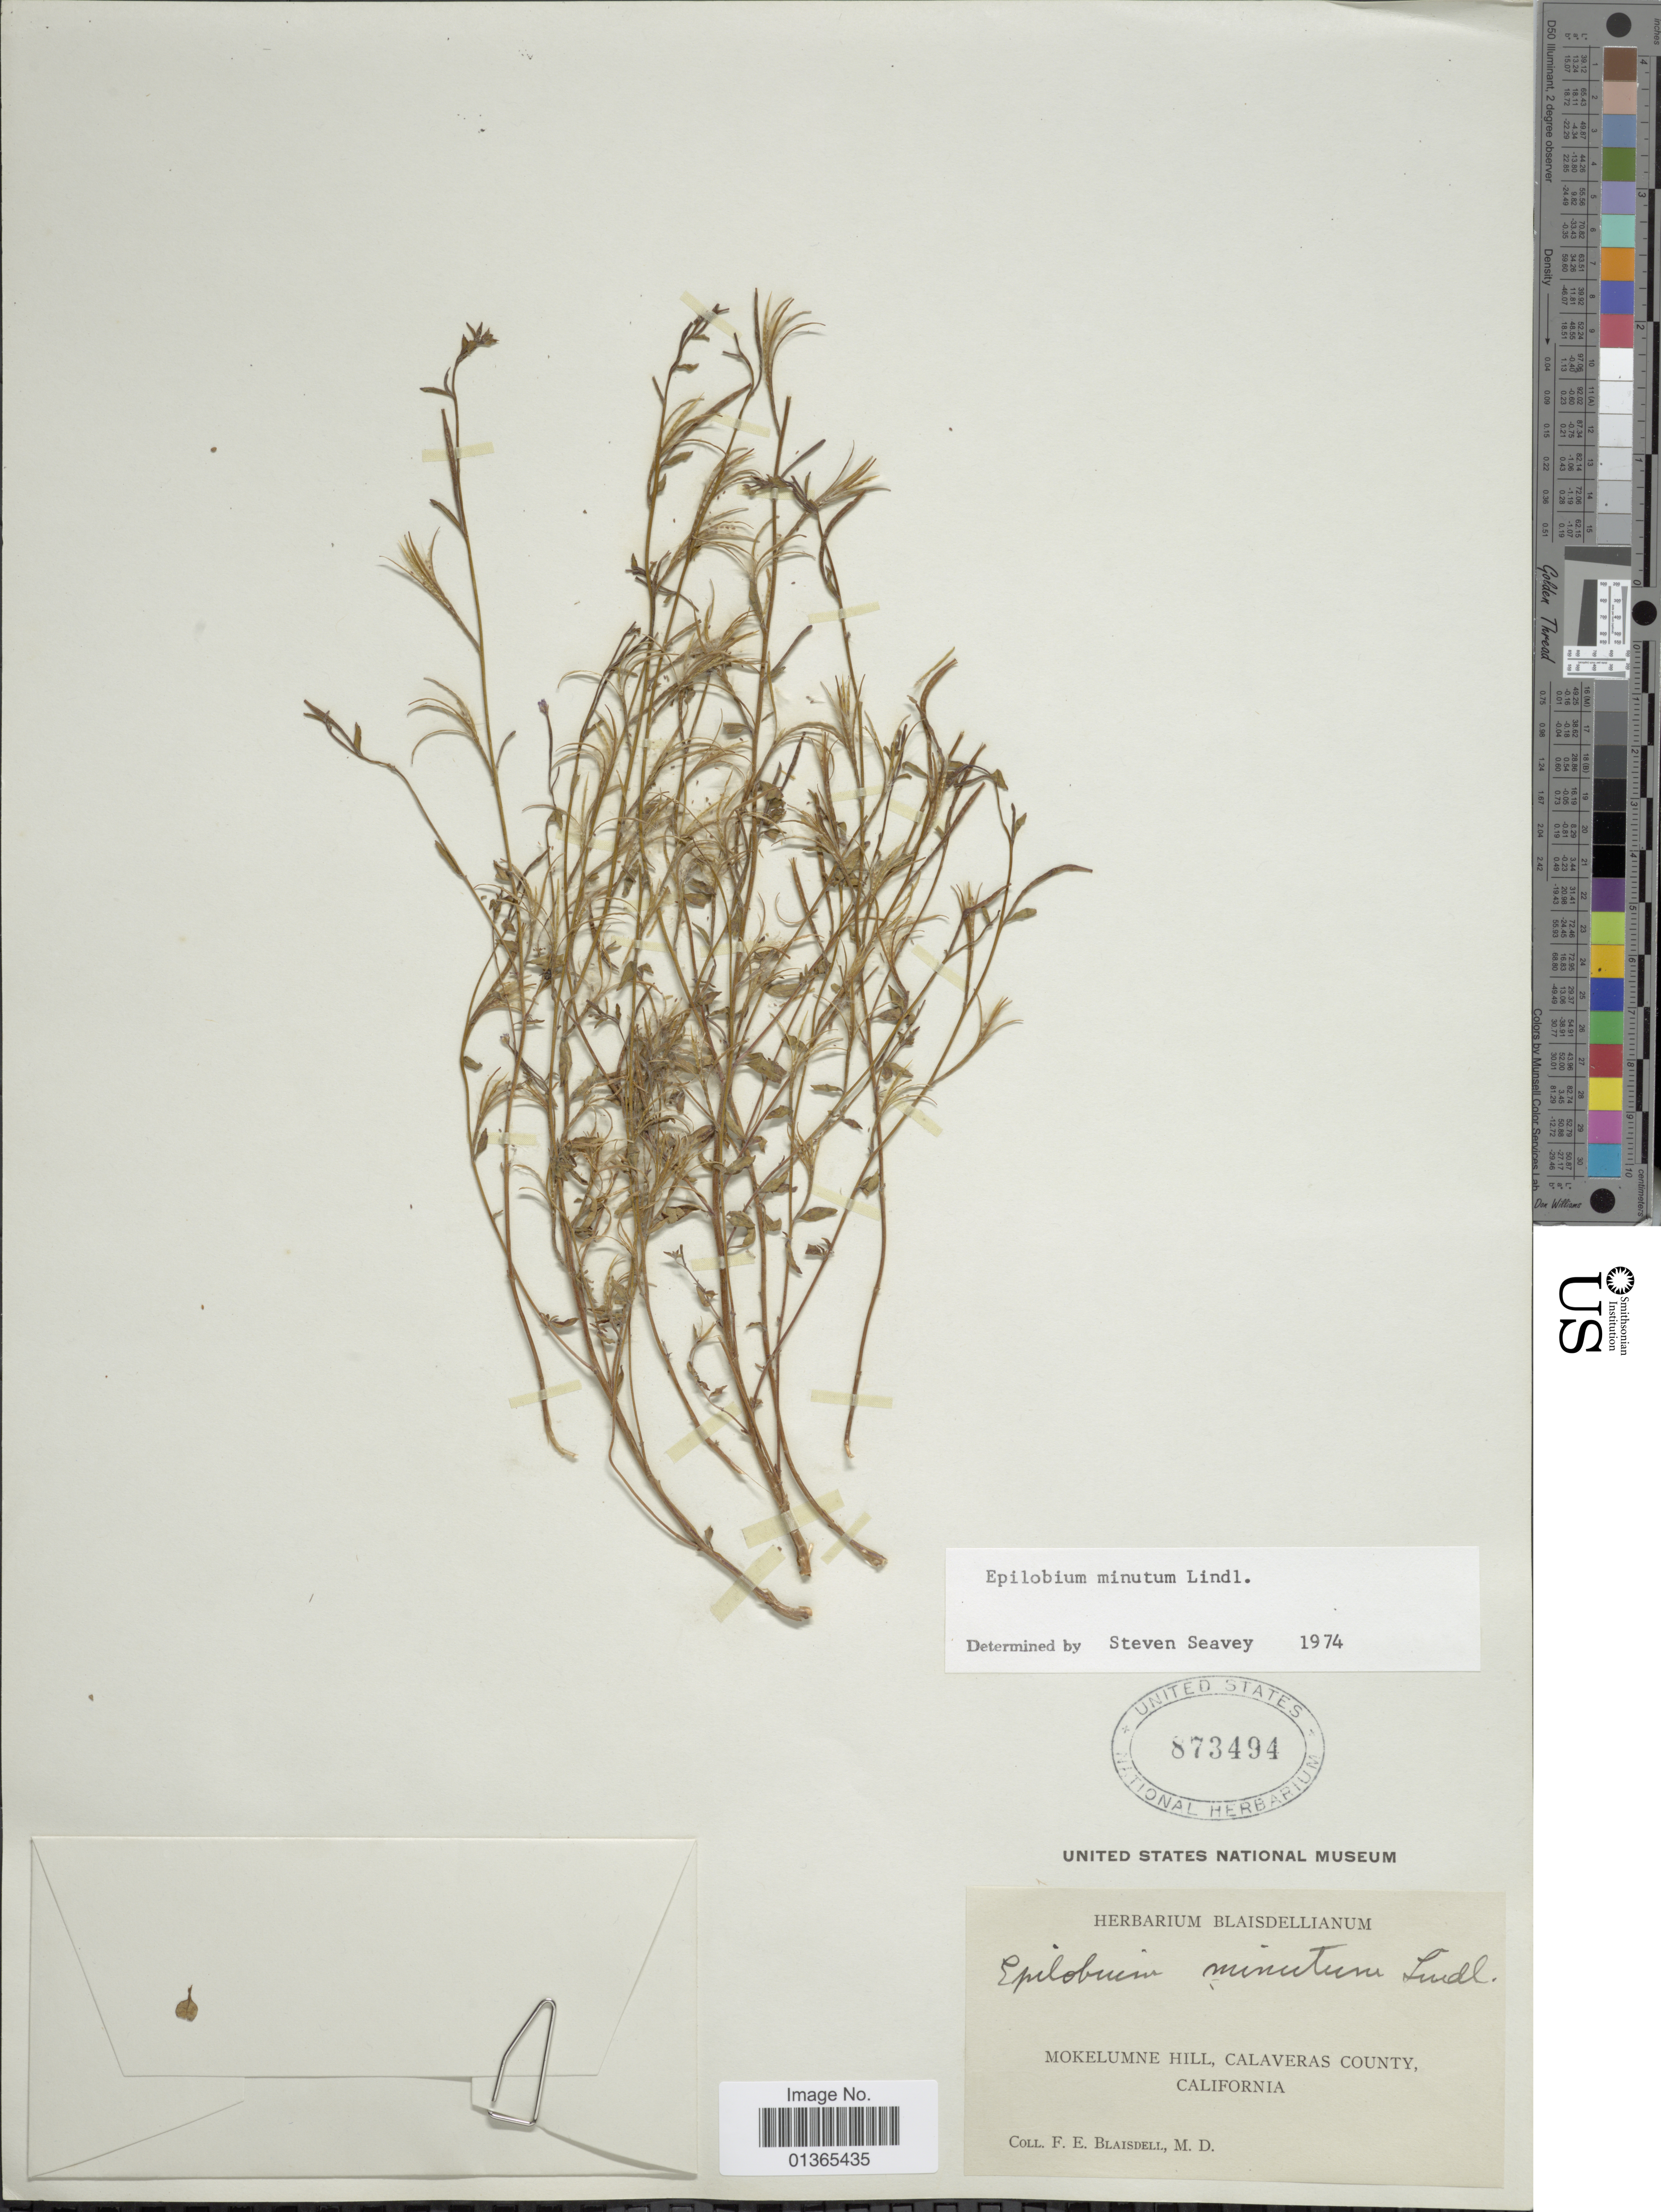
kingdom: Plantae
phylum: Tracheophyta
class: Magnoliopsida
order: Myrtales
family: Onagraceae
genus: Epilobium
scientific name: Epilobium minutum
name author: Lindl. ex Lehm.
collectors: F. Blaisdell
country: United States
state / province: California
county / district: Calaveras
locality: Mokelumne Hill, Calaveras County.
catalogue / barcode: US 873494